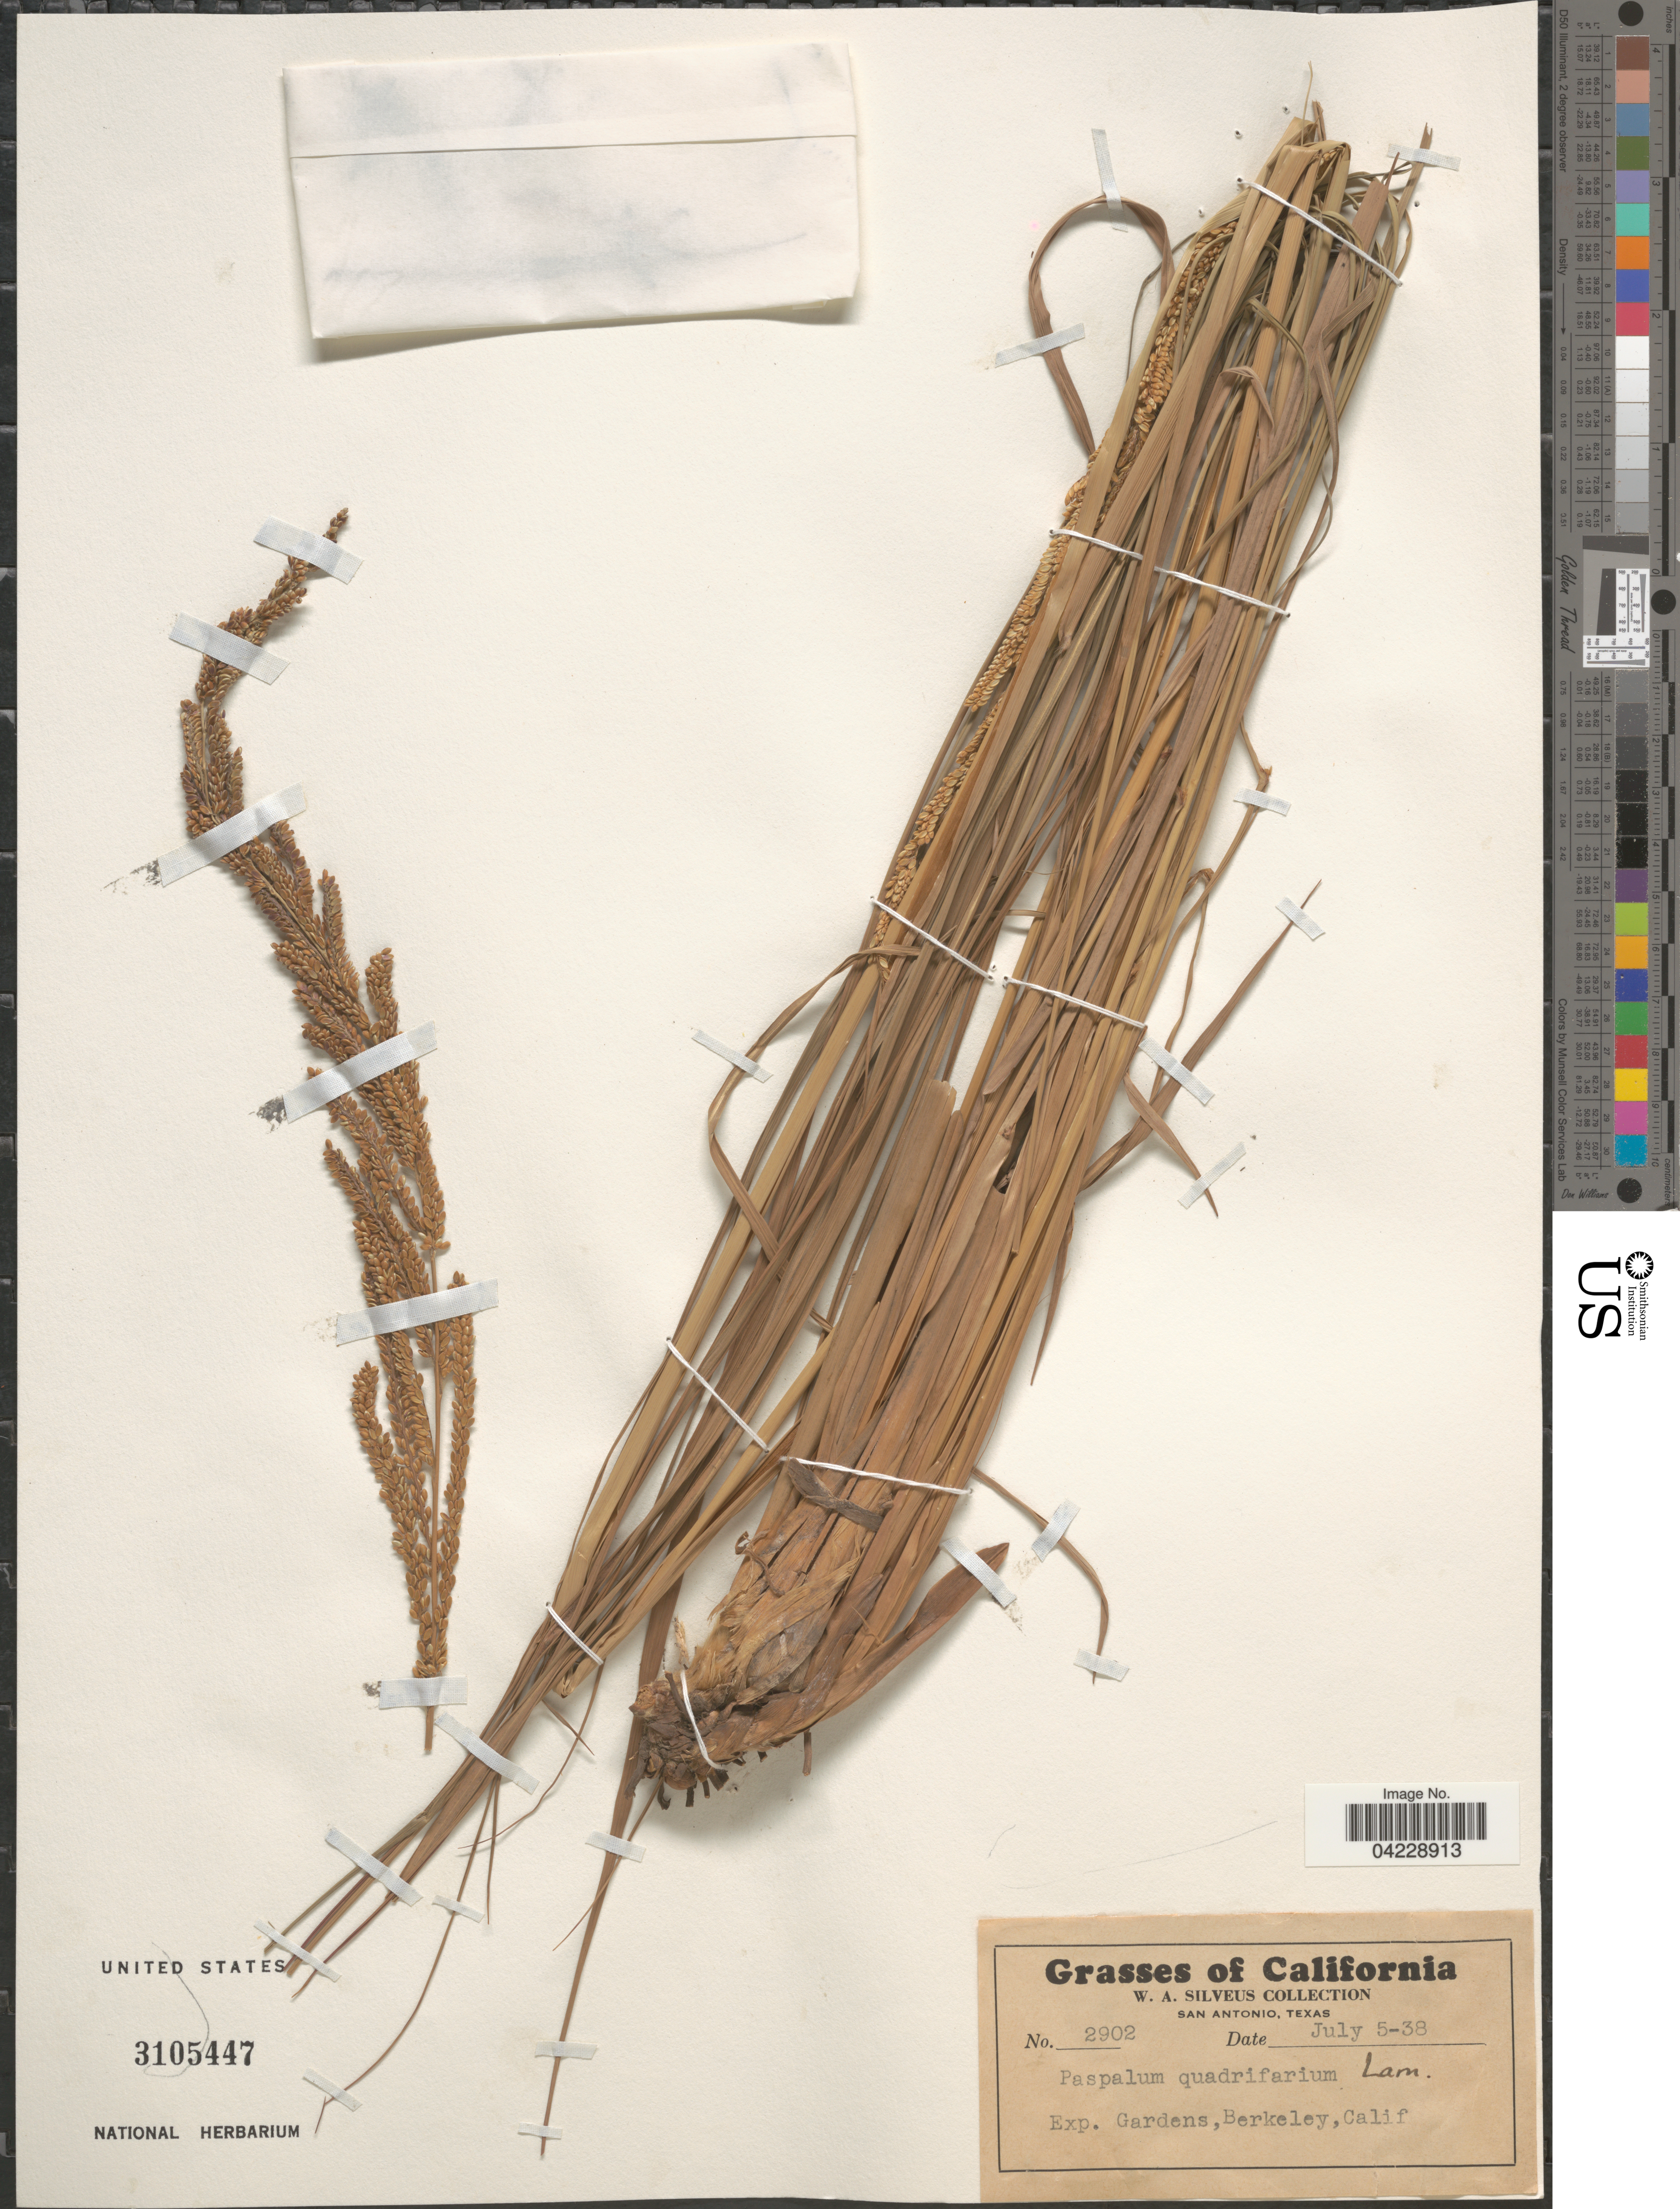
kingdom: Plantae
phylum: Tracheophyta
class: Liliopsida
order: Poales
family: Poaceae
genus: Paspalum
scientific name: Paspalum quadrifarium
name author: Lam.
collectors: W. Silveus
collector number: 2902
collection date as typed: Transcribed d/m/y: 5/7/38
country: United States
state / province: California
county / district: Alameda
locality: Exp. Gardens, Berkeley.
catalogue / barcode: US 3105447